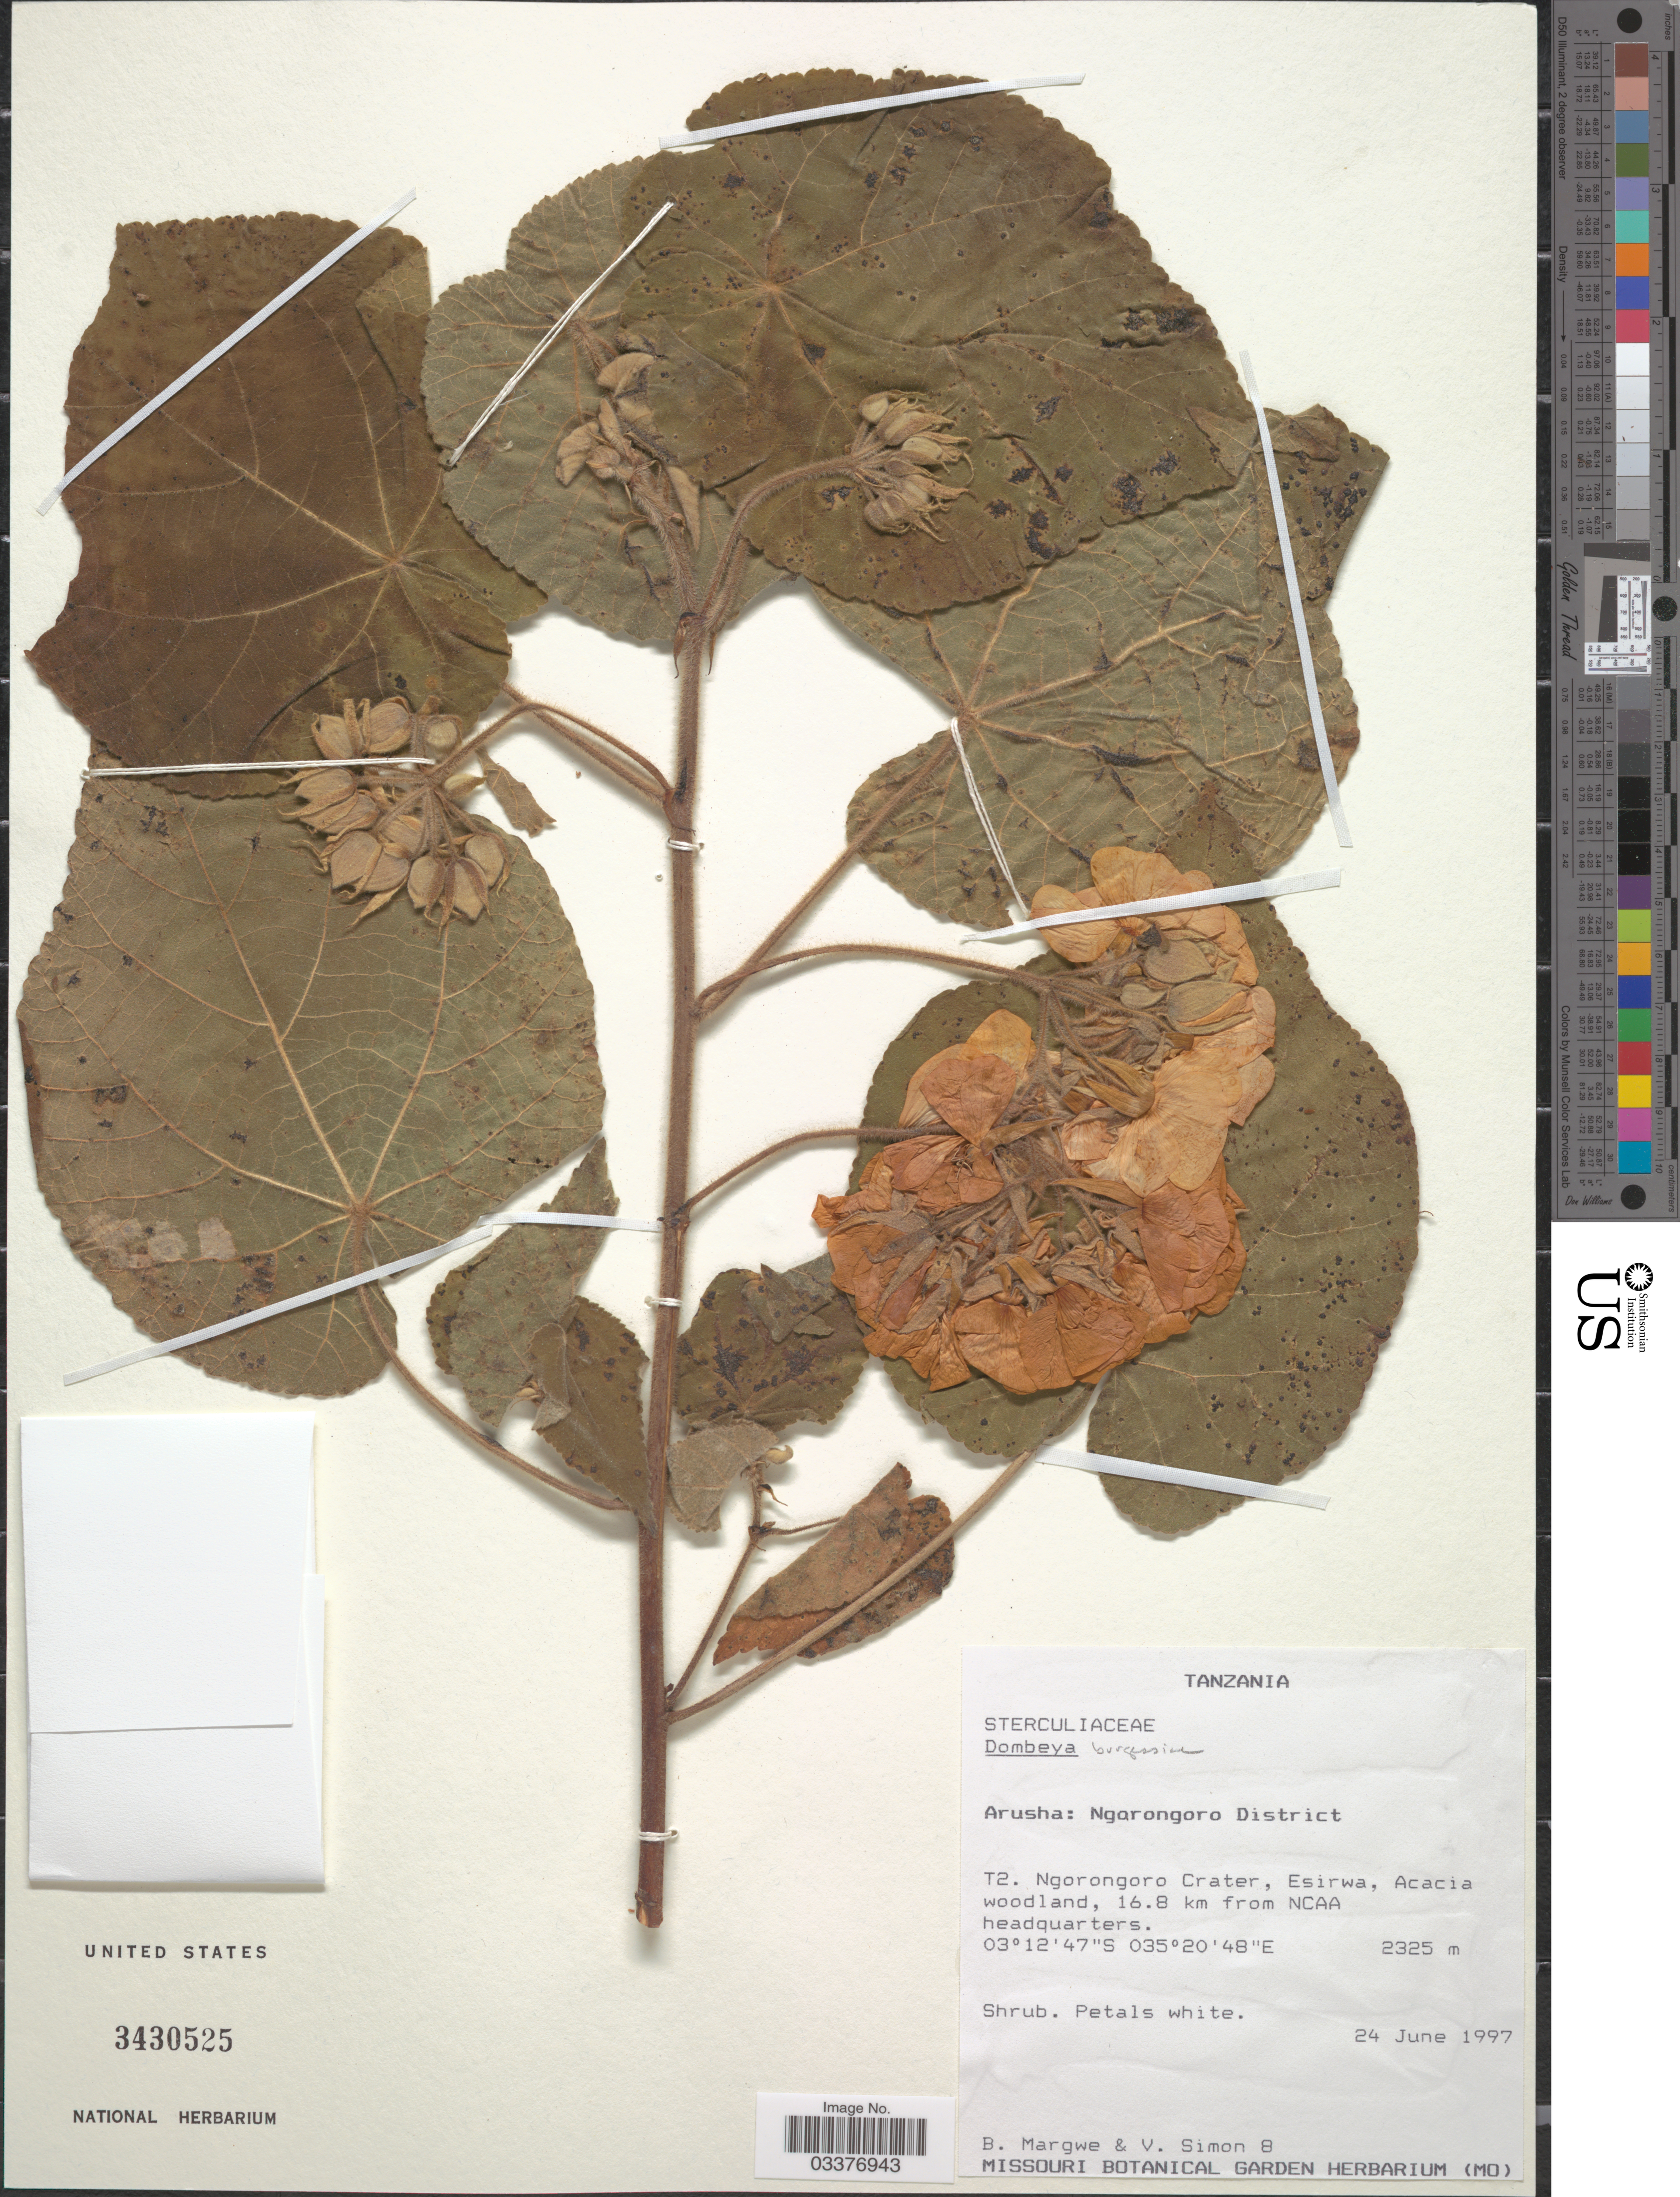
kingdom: Plantae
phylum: Tracheophyta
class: Magnoliopsida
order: Malvales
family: Malvaceae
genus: Dombeya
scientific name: Dombeya burgessiae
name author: Gerrard ex Harv.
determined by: Jourdain-Fievet, L.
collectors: B. Margwe & V. Simon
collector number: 8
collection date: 1997-06-24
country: Tanzania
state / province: Arusha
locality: Ngorongoro District, T2. Ngorongoro Crater, Esirwa, Acacia woodland, 16.8 km from NCAA headquarters.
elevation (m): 2325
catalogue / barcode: US 3430525